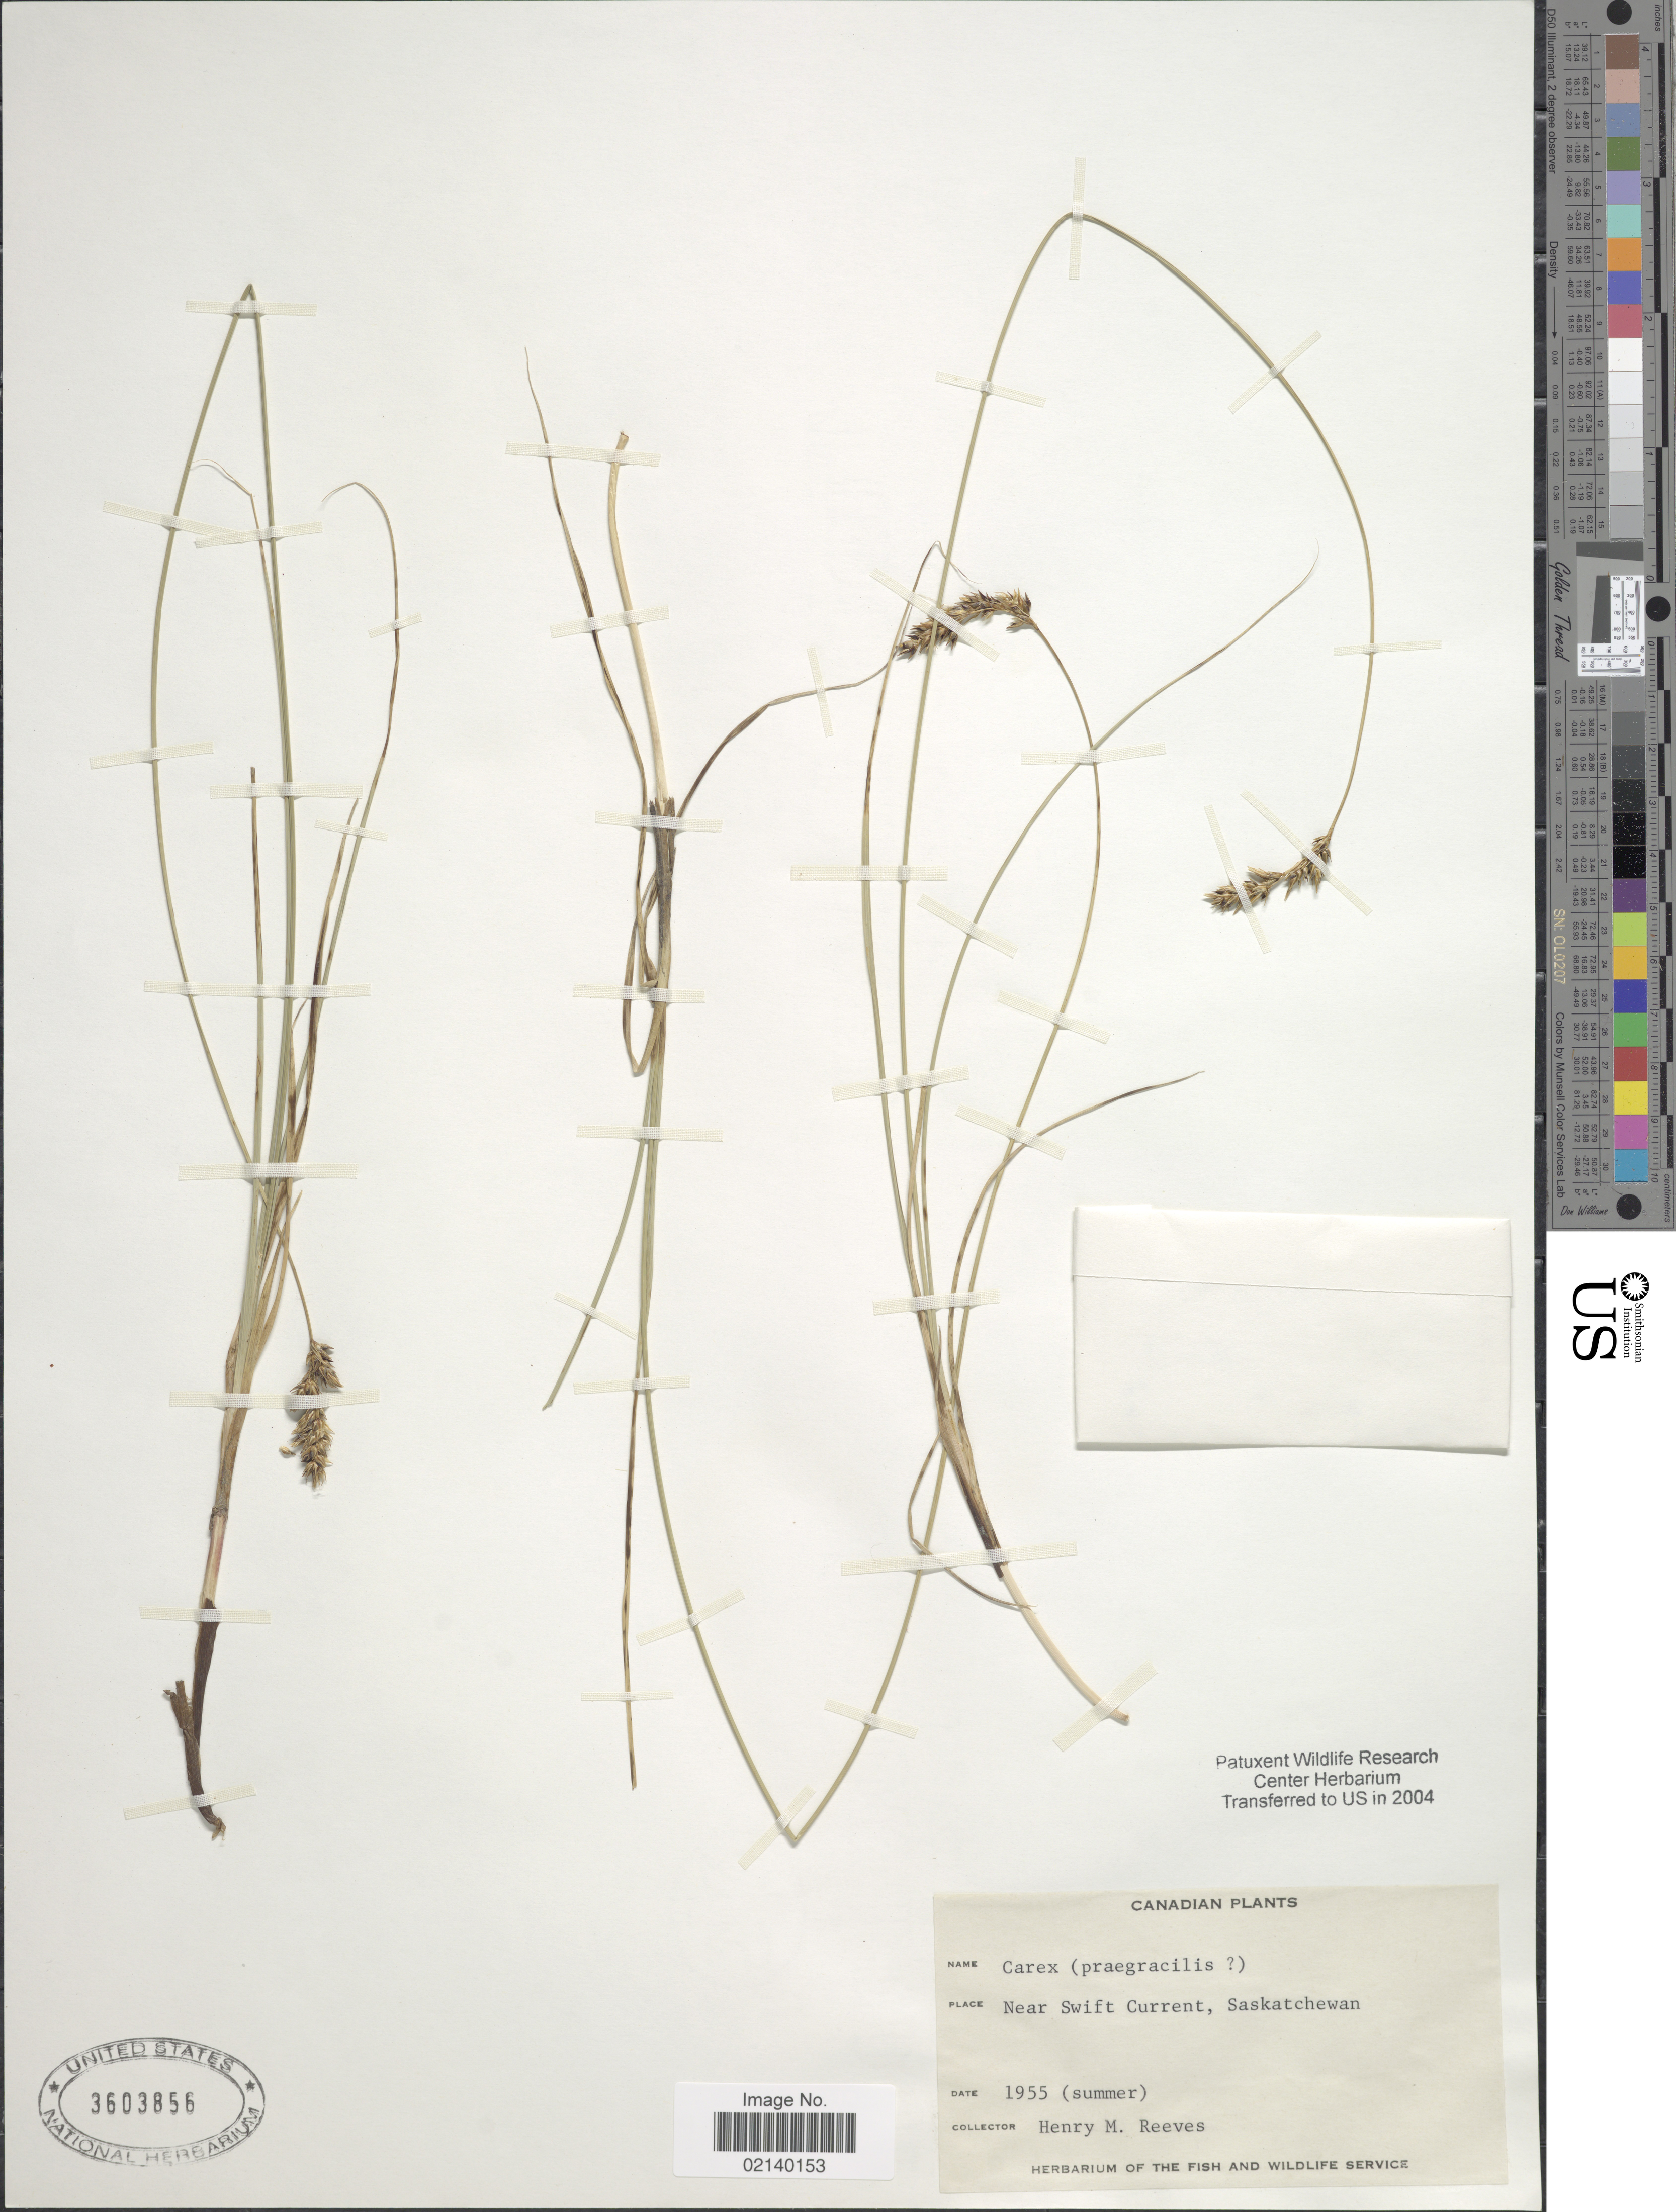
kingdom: Plantae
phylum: Tracheophyta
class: Liliopsida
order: Poales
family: Cyperaceae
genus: Carex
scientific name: Carex sp.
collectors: H. Reeves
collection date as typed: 1955 (Summer)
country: Canada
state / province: Saskatchewan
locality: Near Swift Current, Saskatchewan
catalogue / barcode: US 3603856